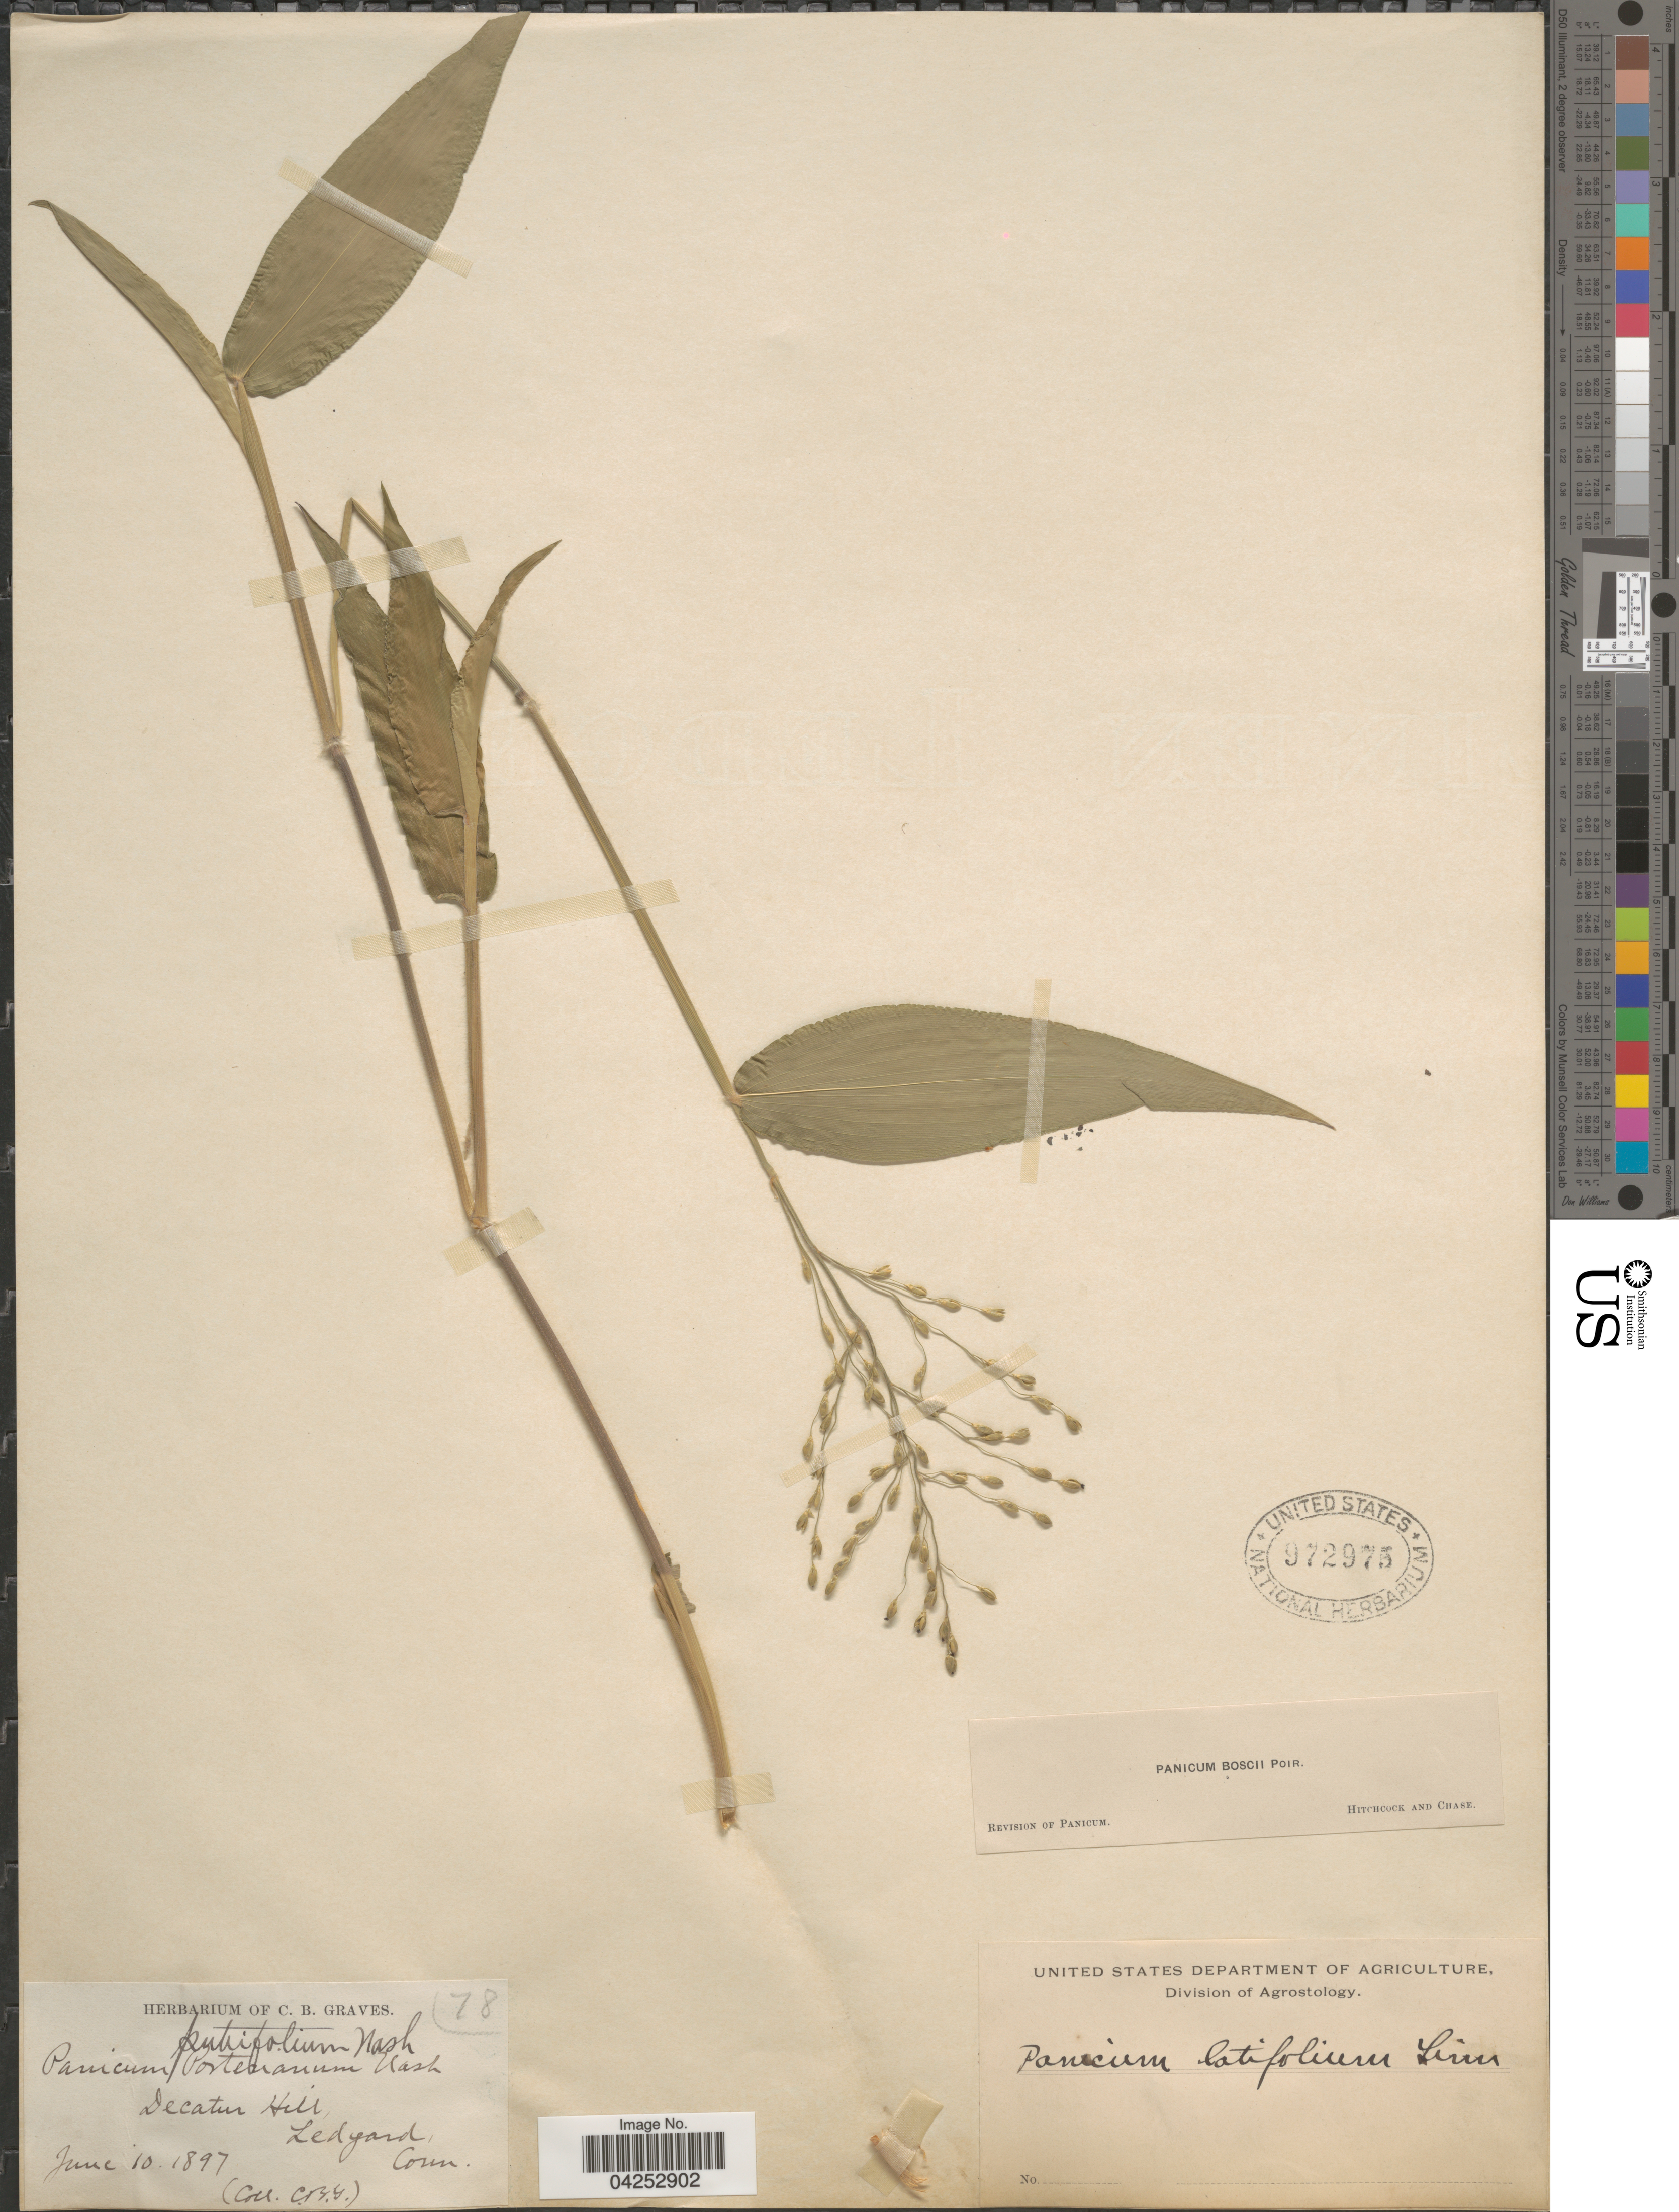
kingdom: Plantae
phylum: Tracheophyta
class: Liliopsida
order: Poales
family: Poaceae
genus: Dichanthelium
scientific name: Dichanthelium boscii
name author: (Poir.) Gould & C.A. Clark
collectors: C. Graves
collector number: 78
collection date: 1897-06-10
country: United States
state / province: Connecticut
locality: Decatur Hill, Led yard.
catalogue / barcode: US 972975